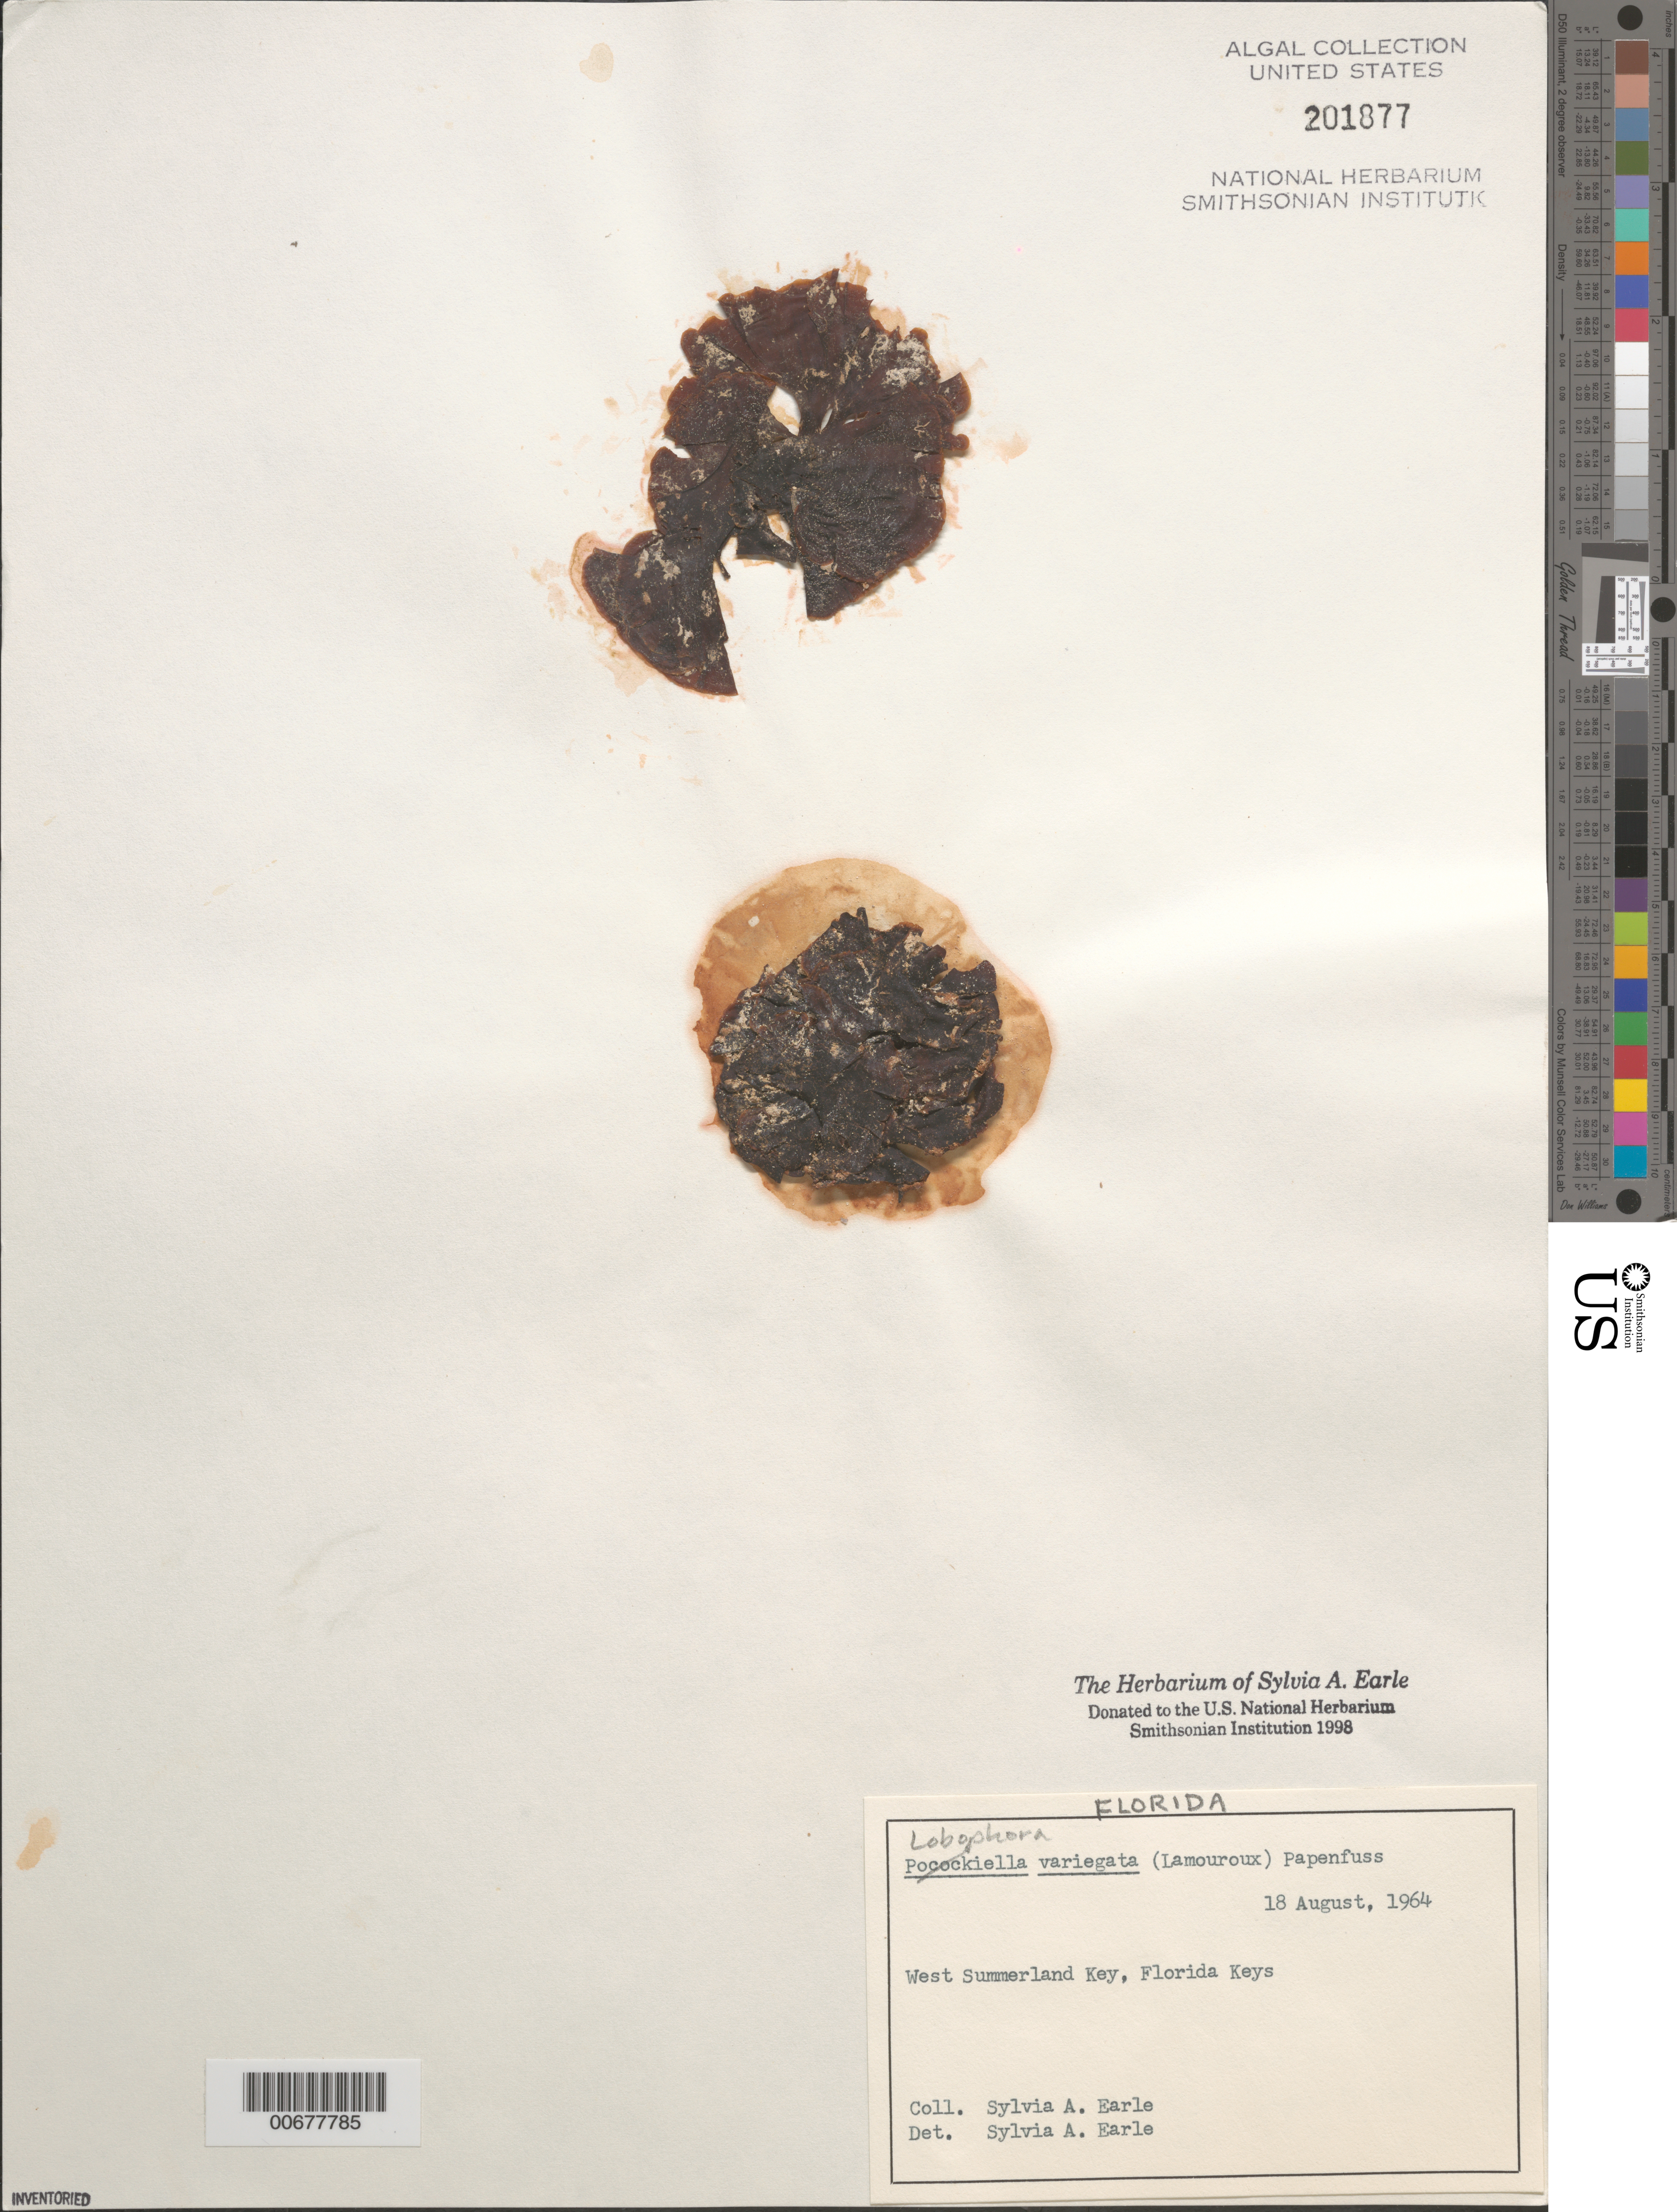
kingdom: Chromista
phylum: Ochrophyta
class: Phaeophyceae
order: Dictyotales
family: Dictyotaceae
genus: Lobophora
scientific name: Lobophora variegata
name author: (J.V.Lamouroux) Womersley & E.C. Oliveira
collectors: S. A. Earle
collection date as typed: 18 Aug 1964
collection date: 1964-08-18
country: United States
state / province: Florida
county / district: Monroe County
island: West Summerland Key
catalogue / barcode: US 201877